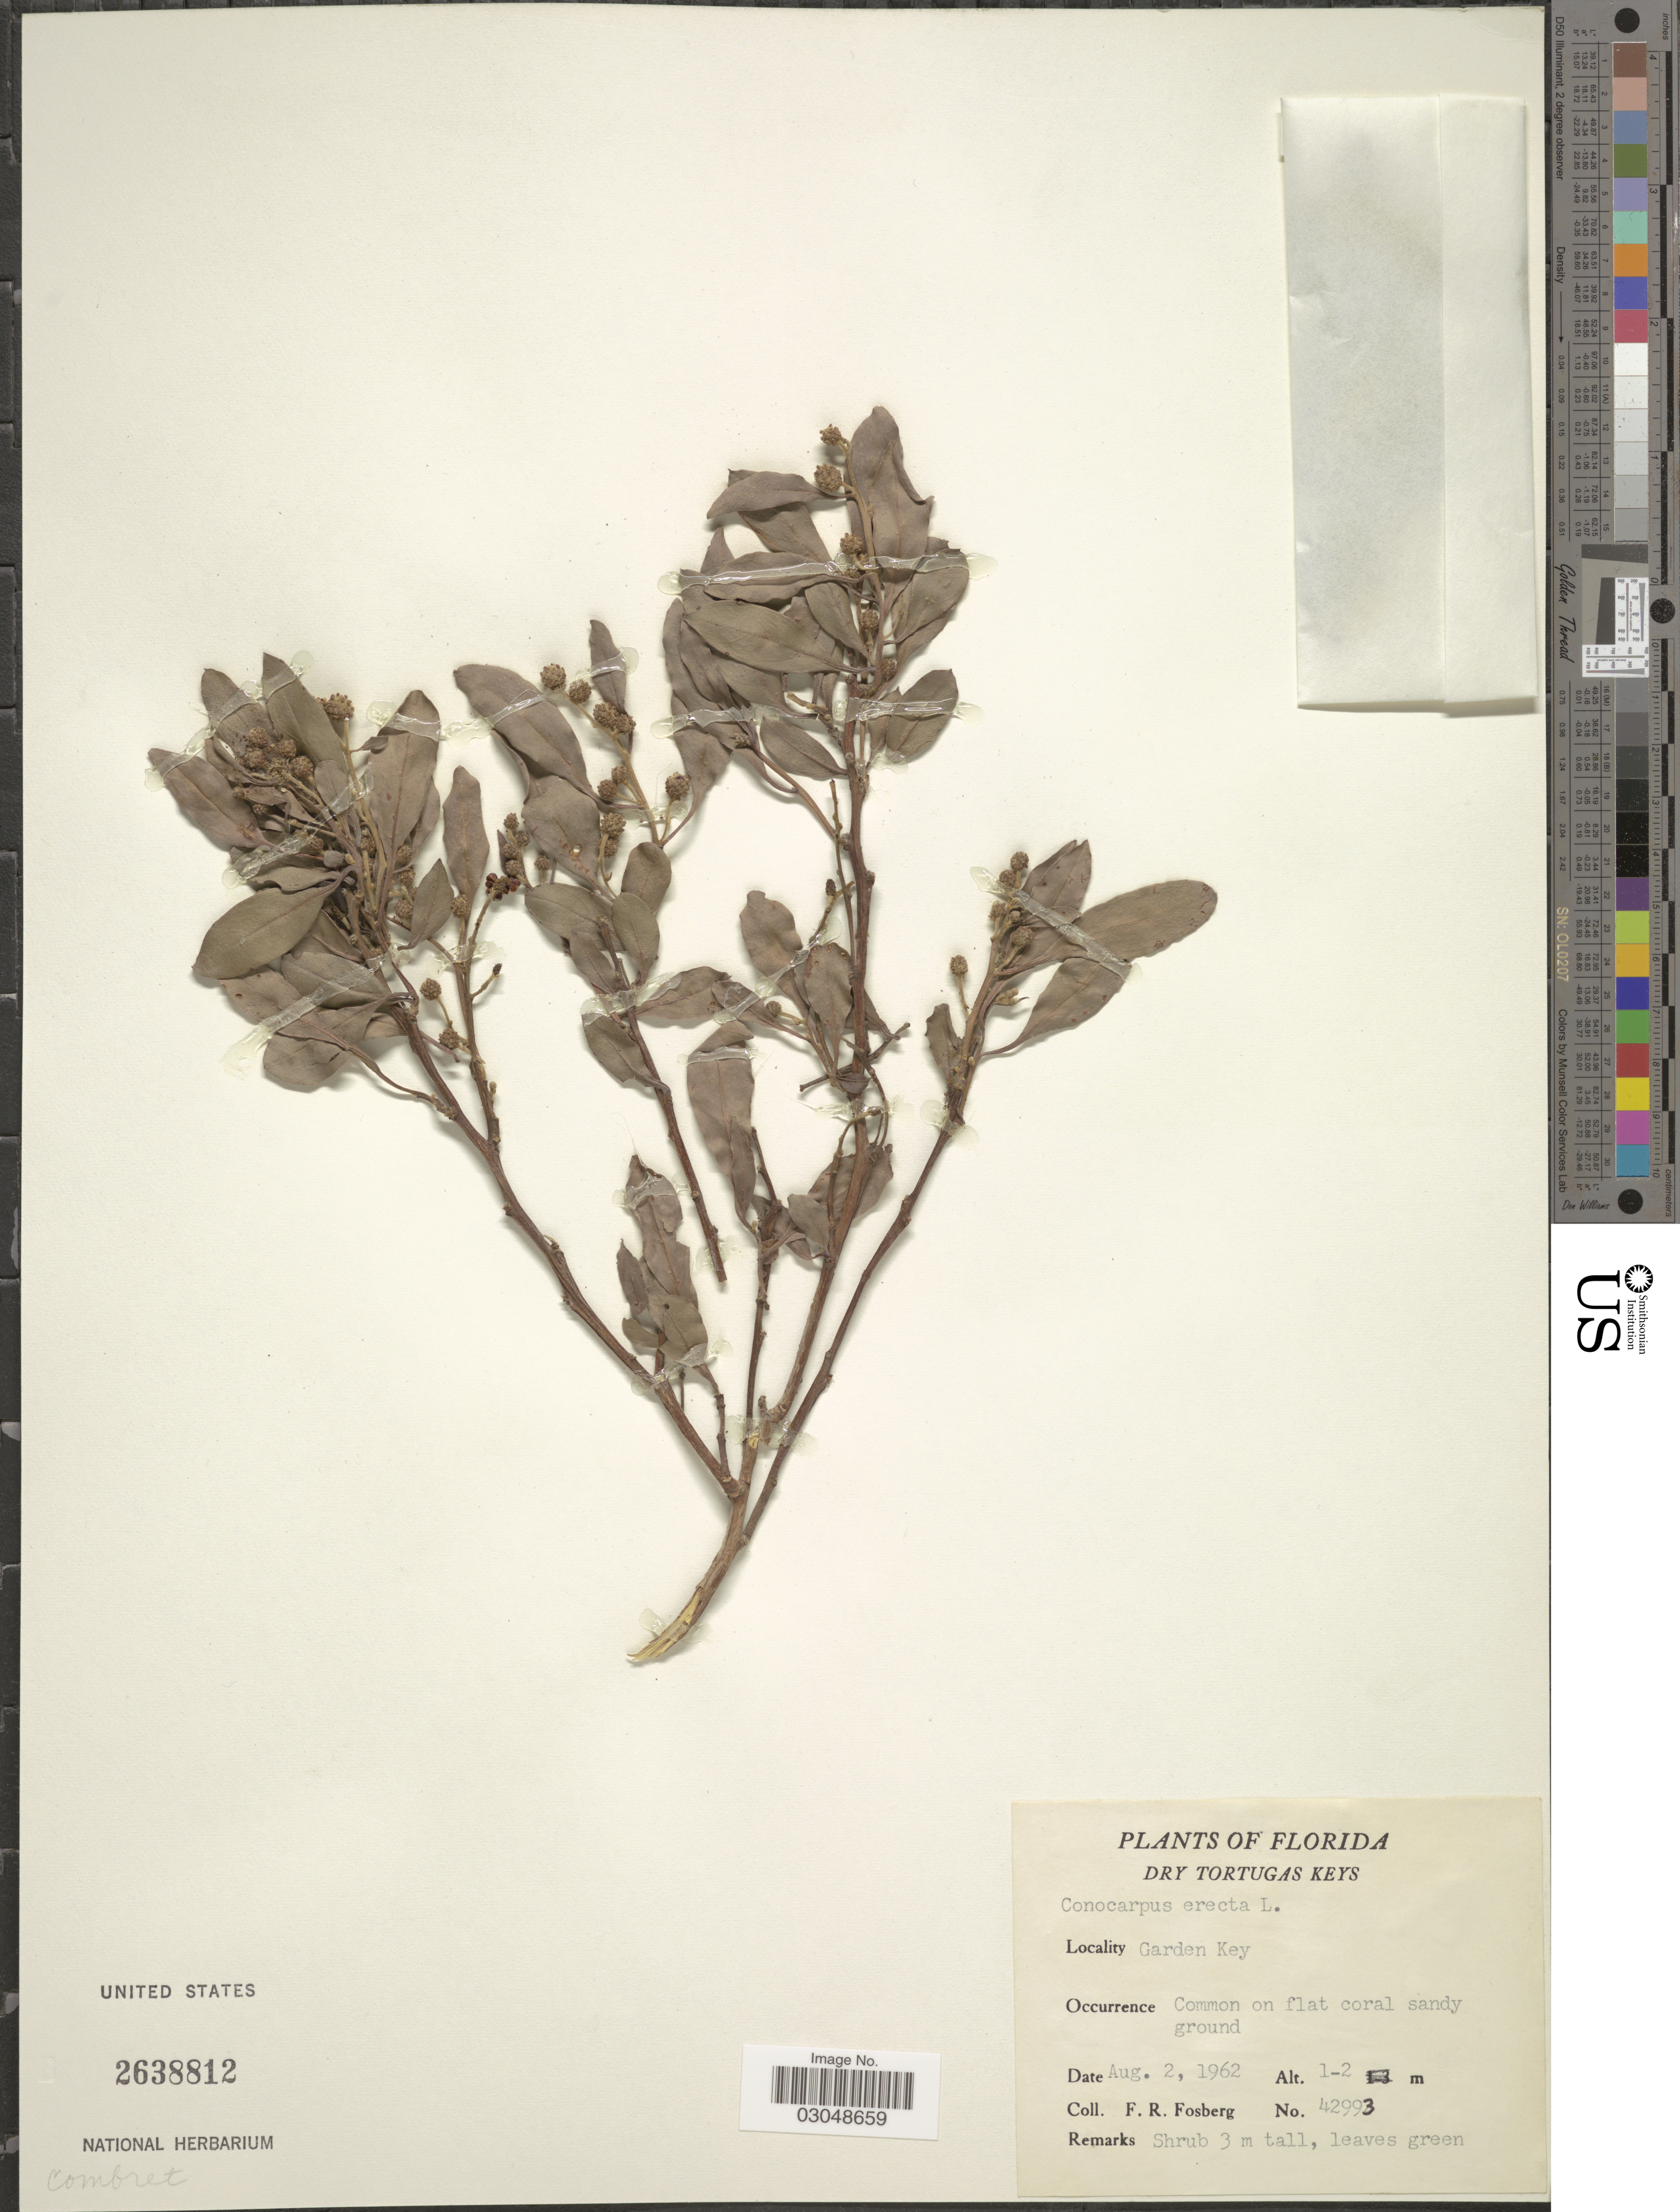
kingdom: Plantae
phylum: Tracheophyta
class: Magnoliopsida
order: Myrtales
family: Combretaceae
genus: Conocarpus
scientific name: Conocarpus erectus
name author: L.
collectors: F. R. Fosberg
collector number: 42993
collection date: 1962-08-02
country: United States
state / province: Florida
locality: Dry Tortugas Keys. Garden Key.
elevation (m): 1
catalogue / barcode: US 2638812